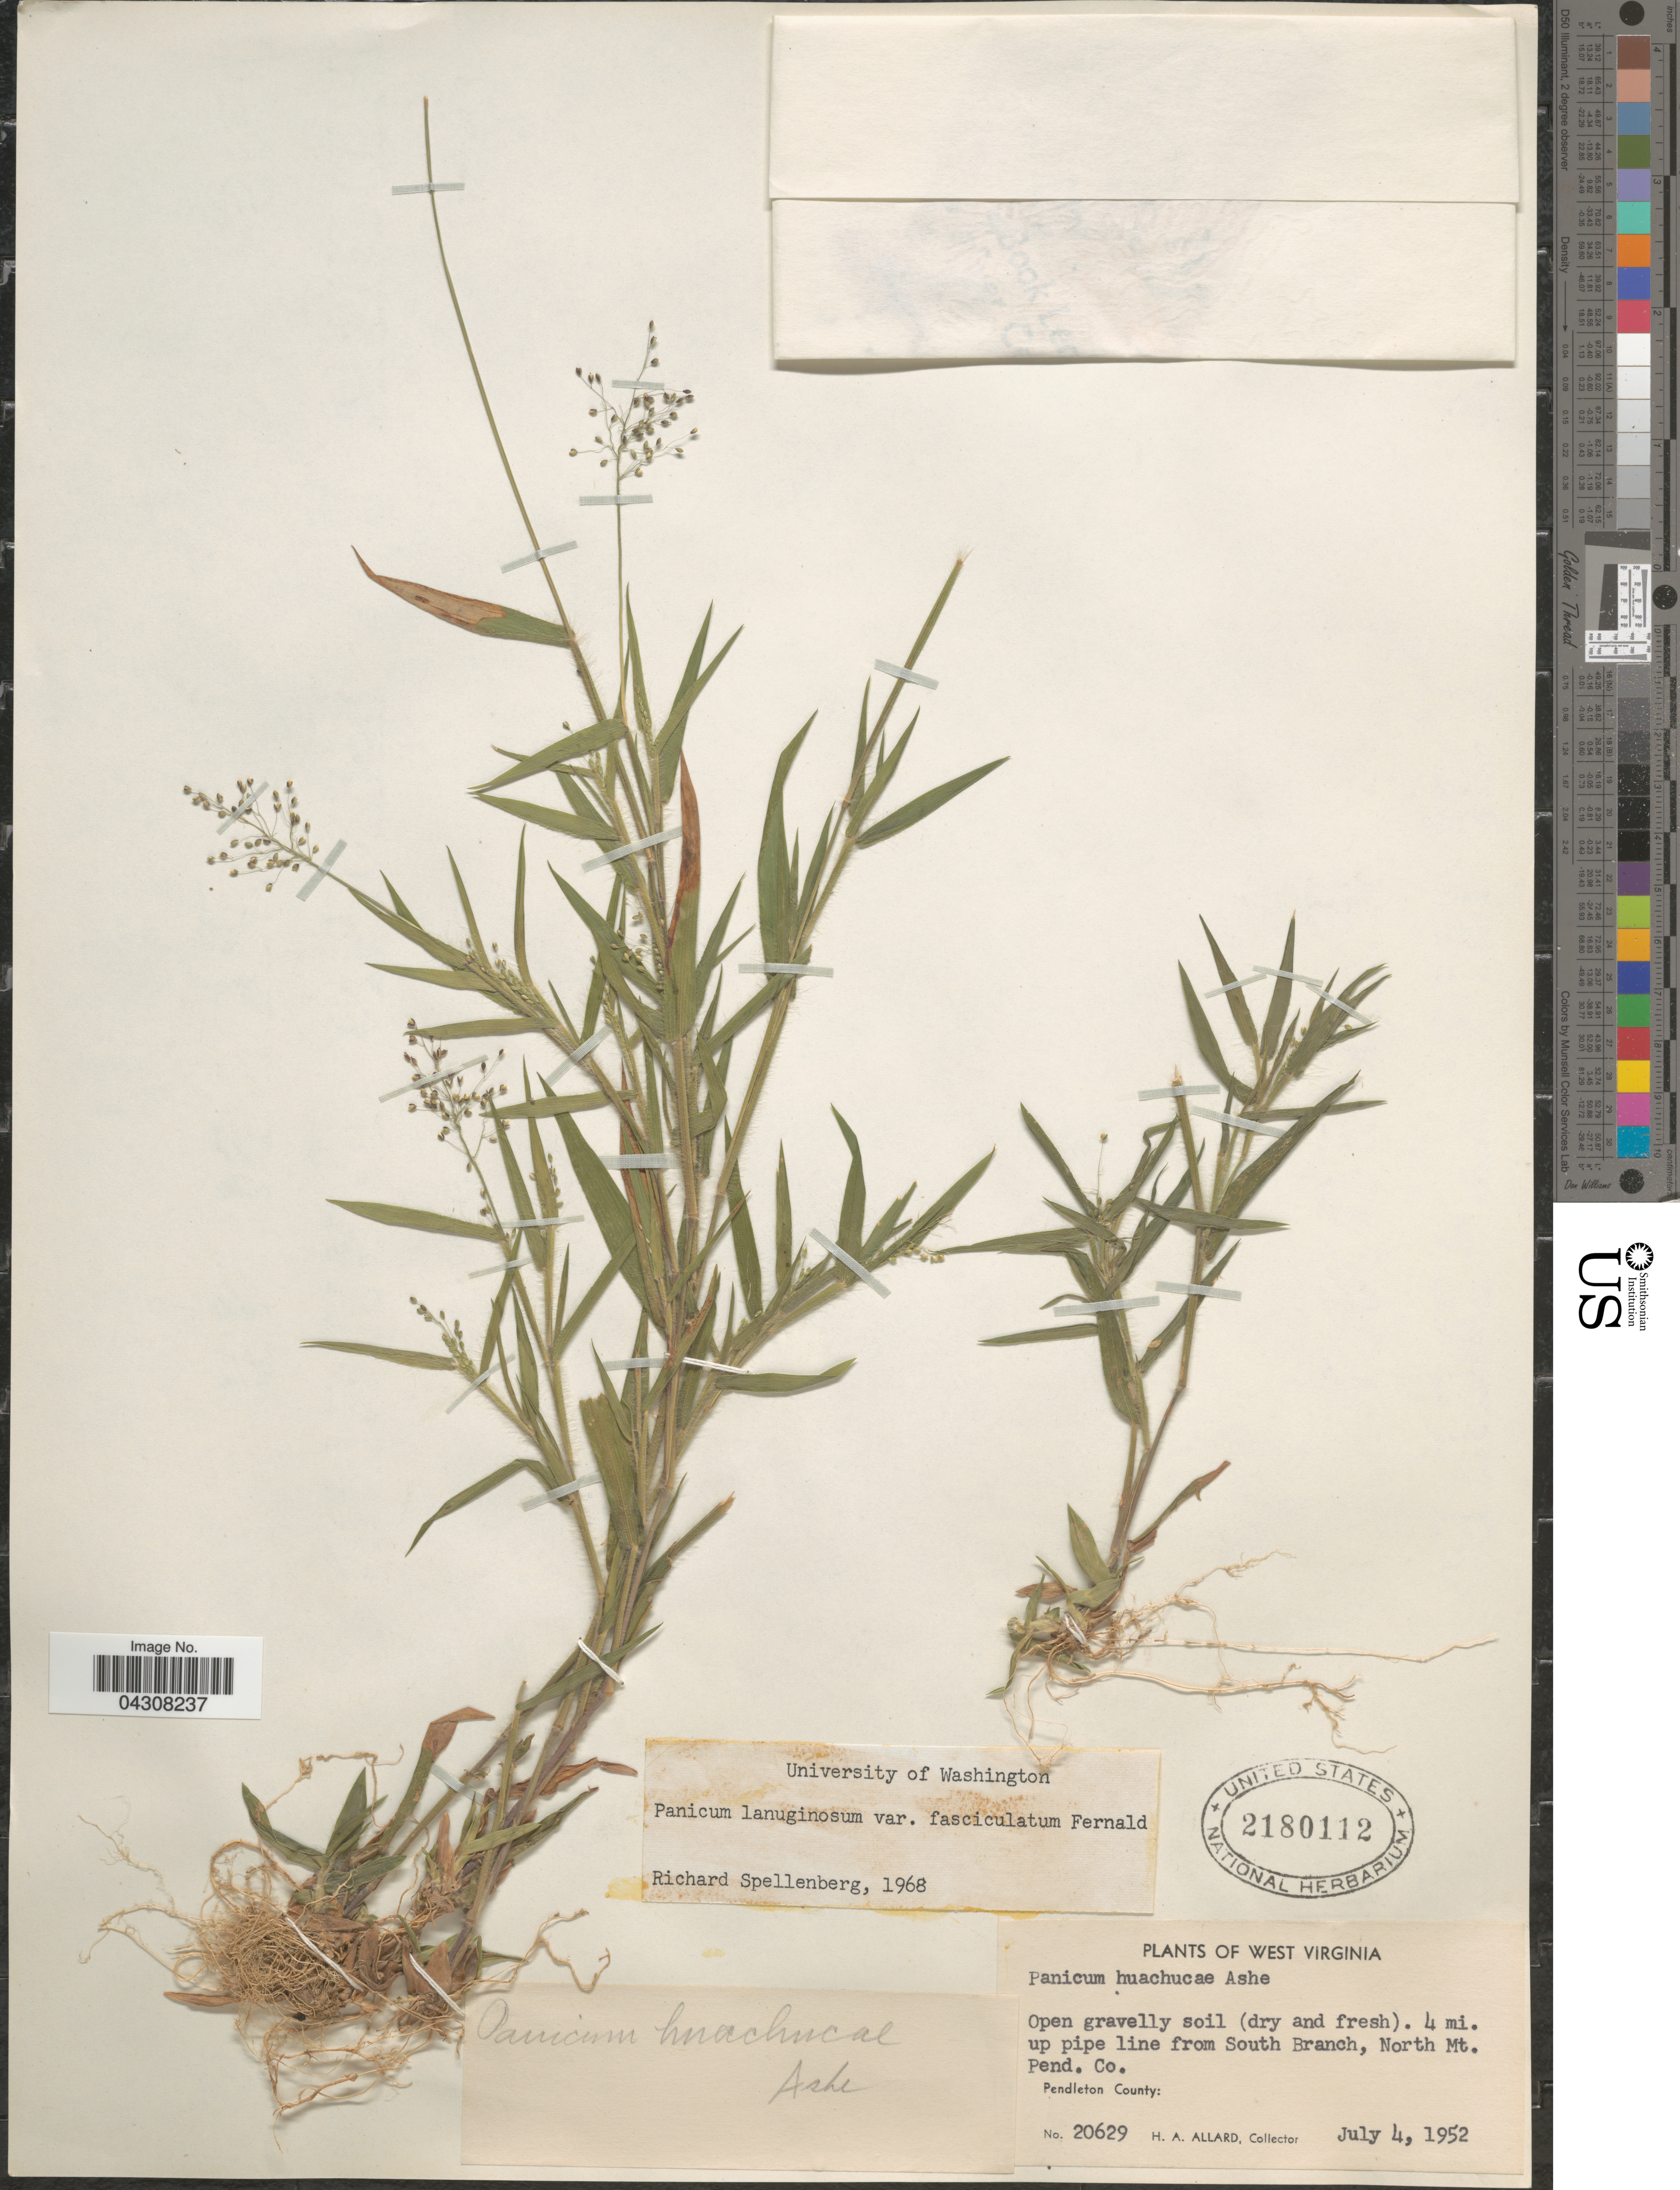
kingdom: Plantae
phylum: Tracheophyta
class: Liliopsida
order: Poales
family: Poaceae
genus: Dichanthelium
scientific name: Dichanthelium acuminatum var. acuminatum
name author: (Sw.) Gould & C.A. Clark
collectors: H. A. Allard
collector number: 20629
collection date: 1952-07-04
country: United States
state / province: West Virginia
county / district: Pendleton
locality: Open gravelly soil (dry and fresh). 4 mi. up pipe line from South Branch, North Mt. Pend. Co. Pendleton County.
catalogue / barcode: US 2180112